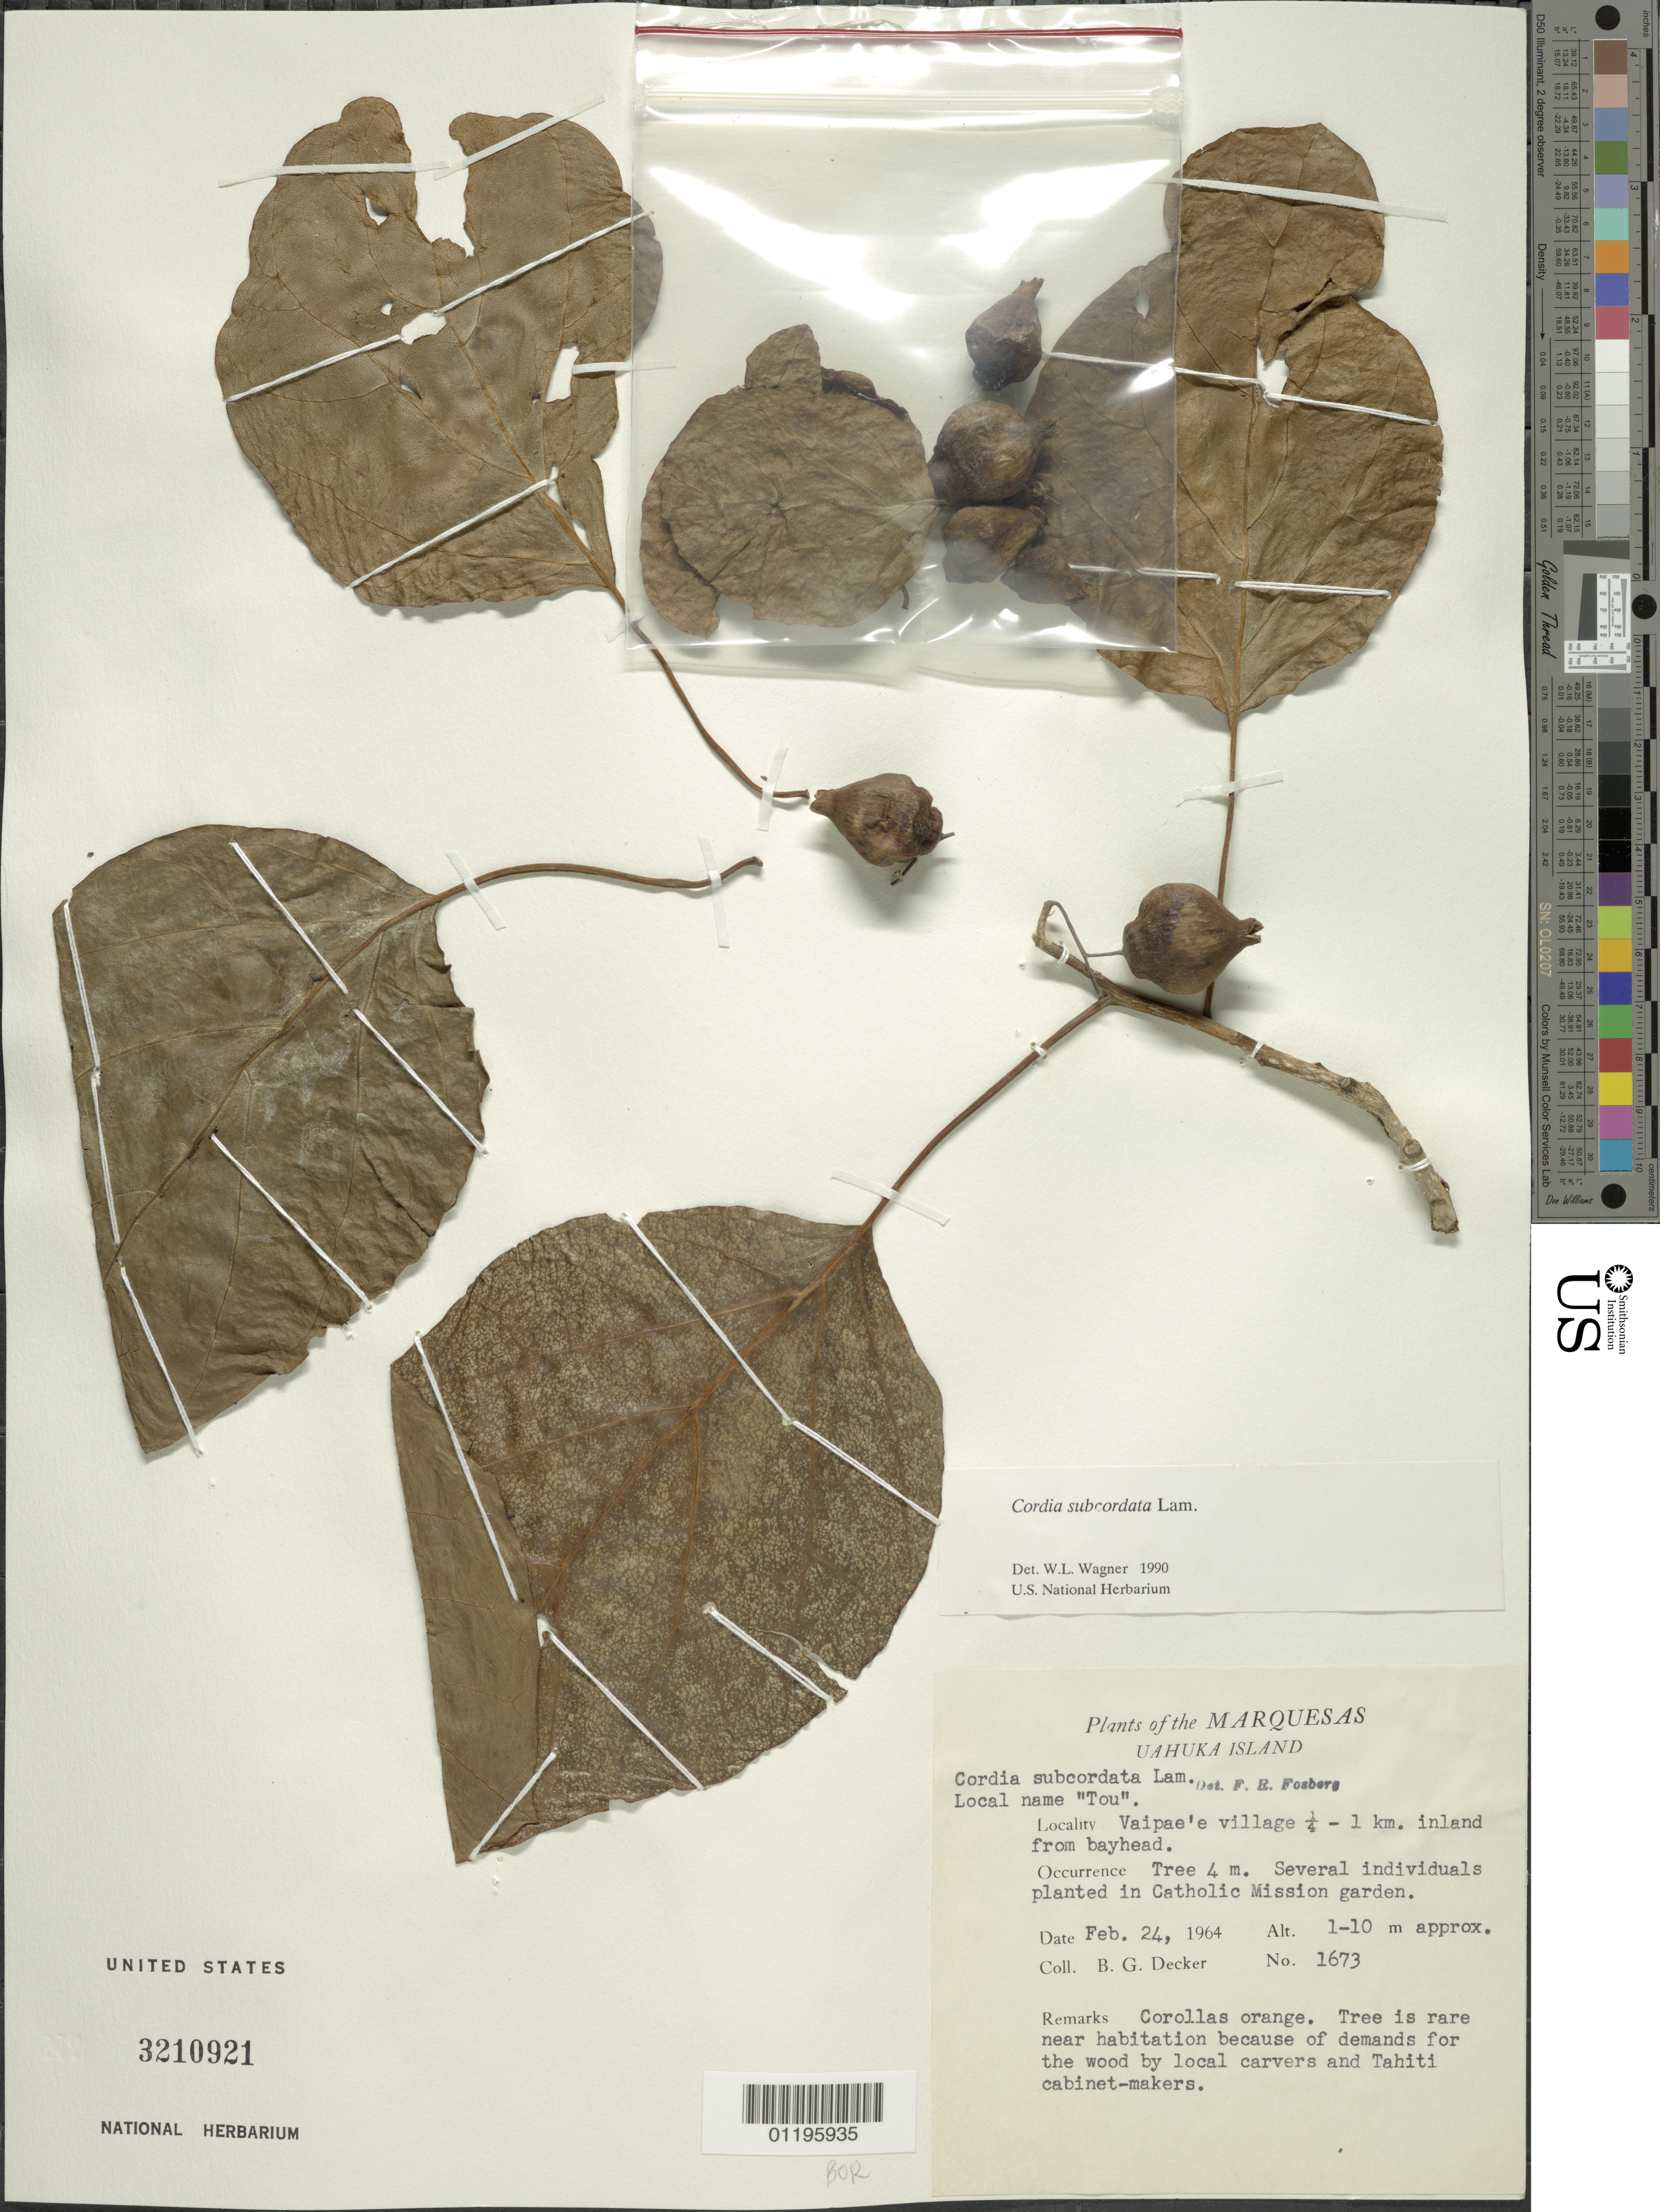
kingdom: Plantae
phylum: Tracheophyta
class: Magnoliopsida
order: Boraginales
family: Cordiaceae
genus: Cordia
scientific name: Cordia subcordata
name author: Lam.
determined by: Wagner, W. L., (BOT), Smithsonian Institution - National Museum of Natural History (UNITED STATES)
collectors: B. G. Decker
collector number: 1673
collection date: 1964-02-24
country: French Polynesia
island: Ua Huka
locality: Vaipae'e village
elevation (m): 1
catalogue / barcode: US 3210921